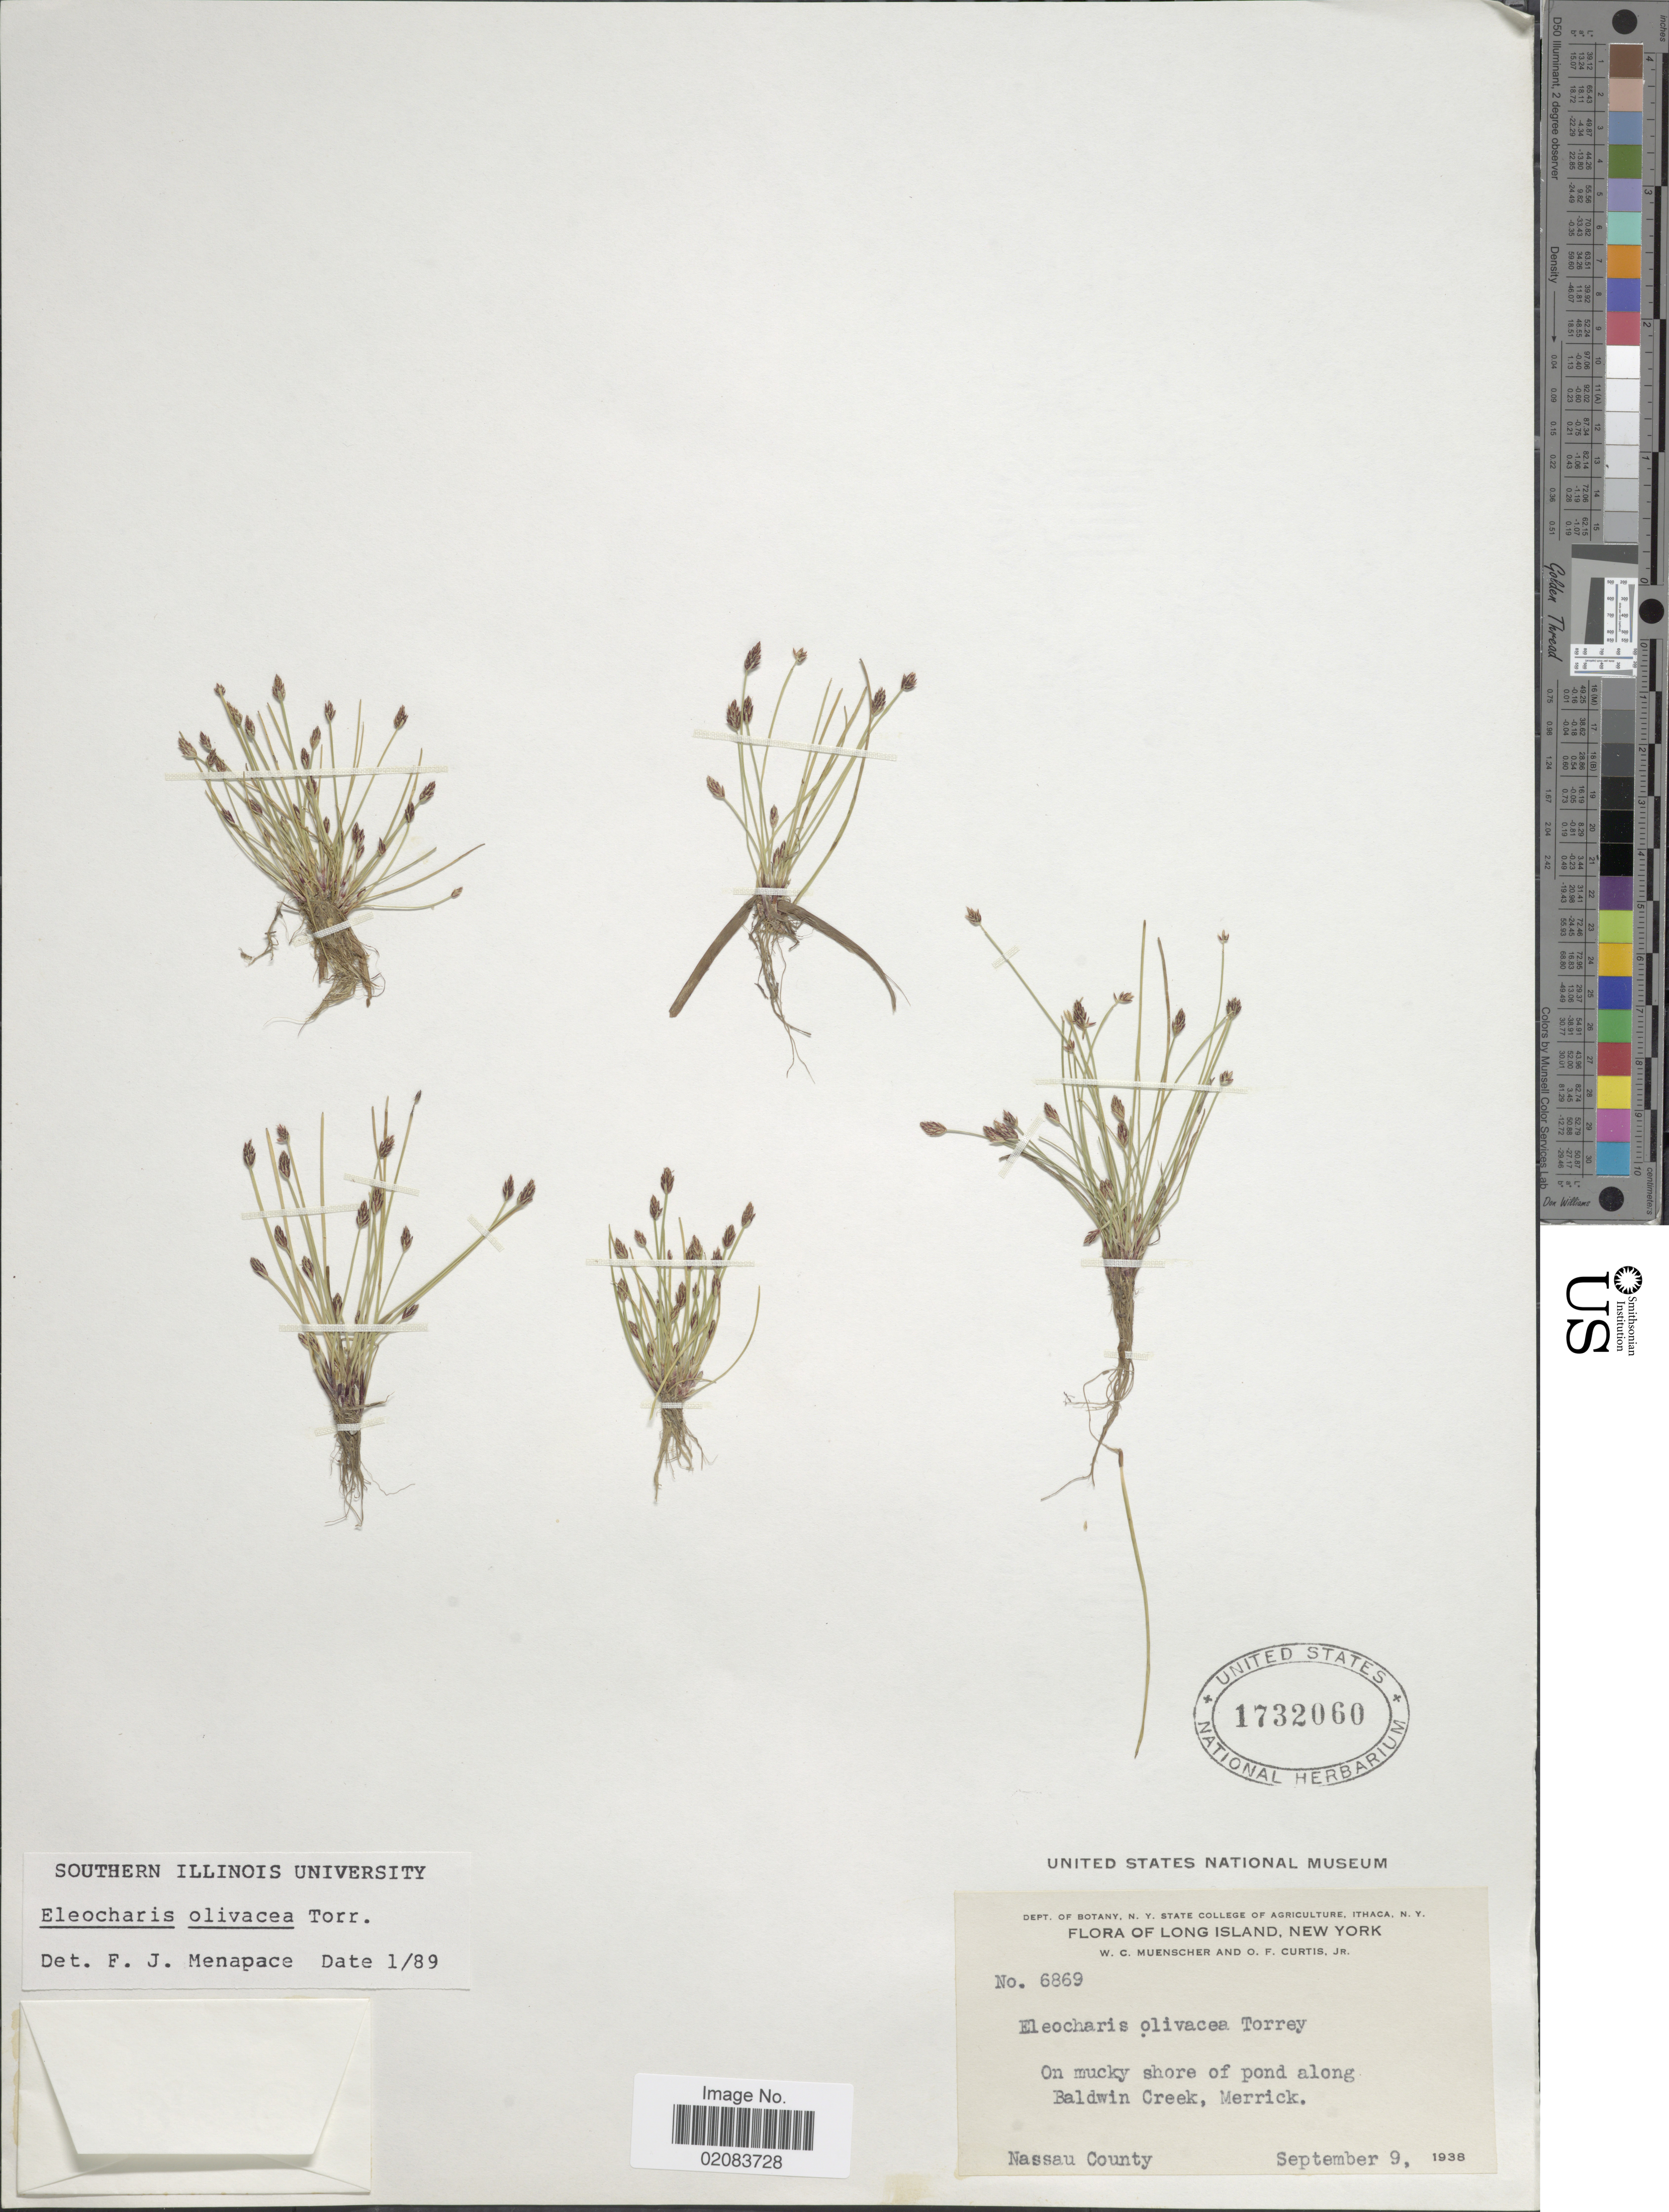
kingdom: Plantae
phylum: Tracheophyta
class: Liliopsida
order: Poales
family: Cyperaceae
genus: Eleocharis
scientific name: Eleocharis olivacea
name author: Torr.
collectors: W. Muenscher & J. Curtis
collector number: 6869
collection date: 1938-09-09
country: United States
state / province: New York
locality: Los Island, on mucky shore of pond along, Baldwin Creek, Merrick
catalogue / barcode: US 1732060